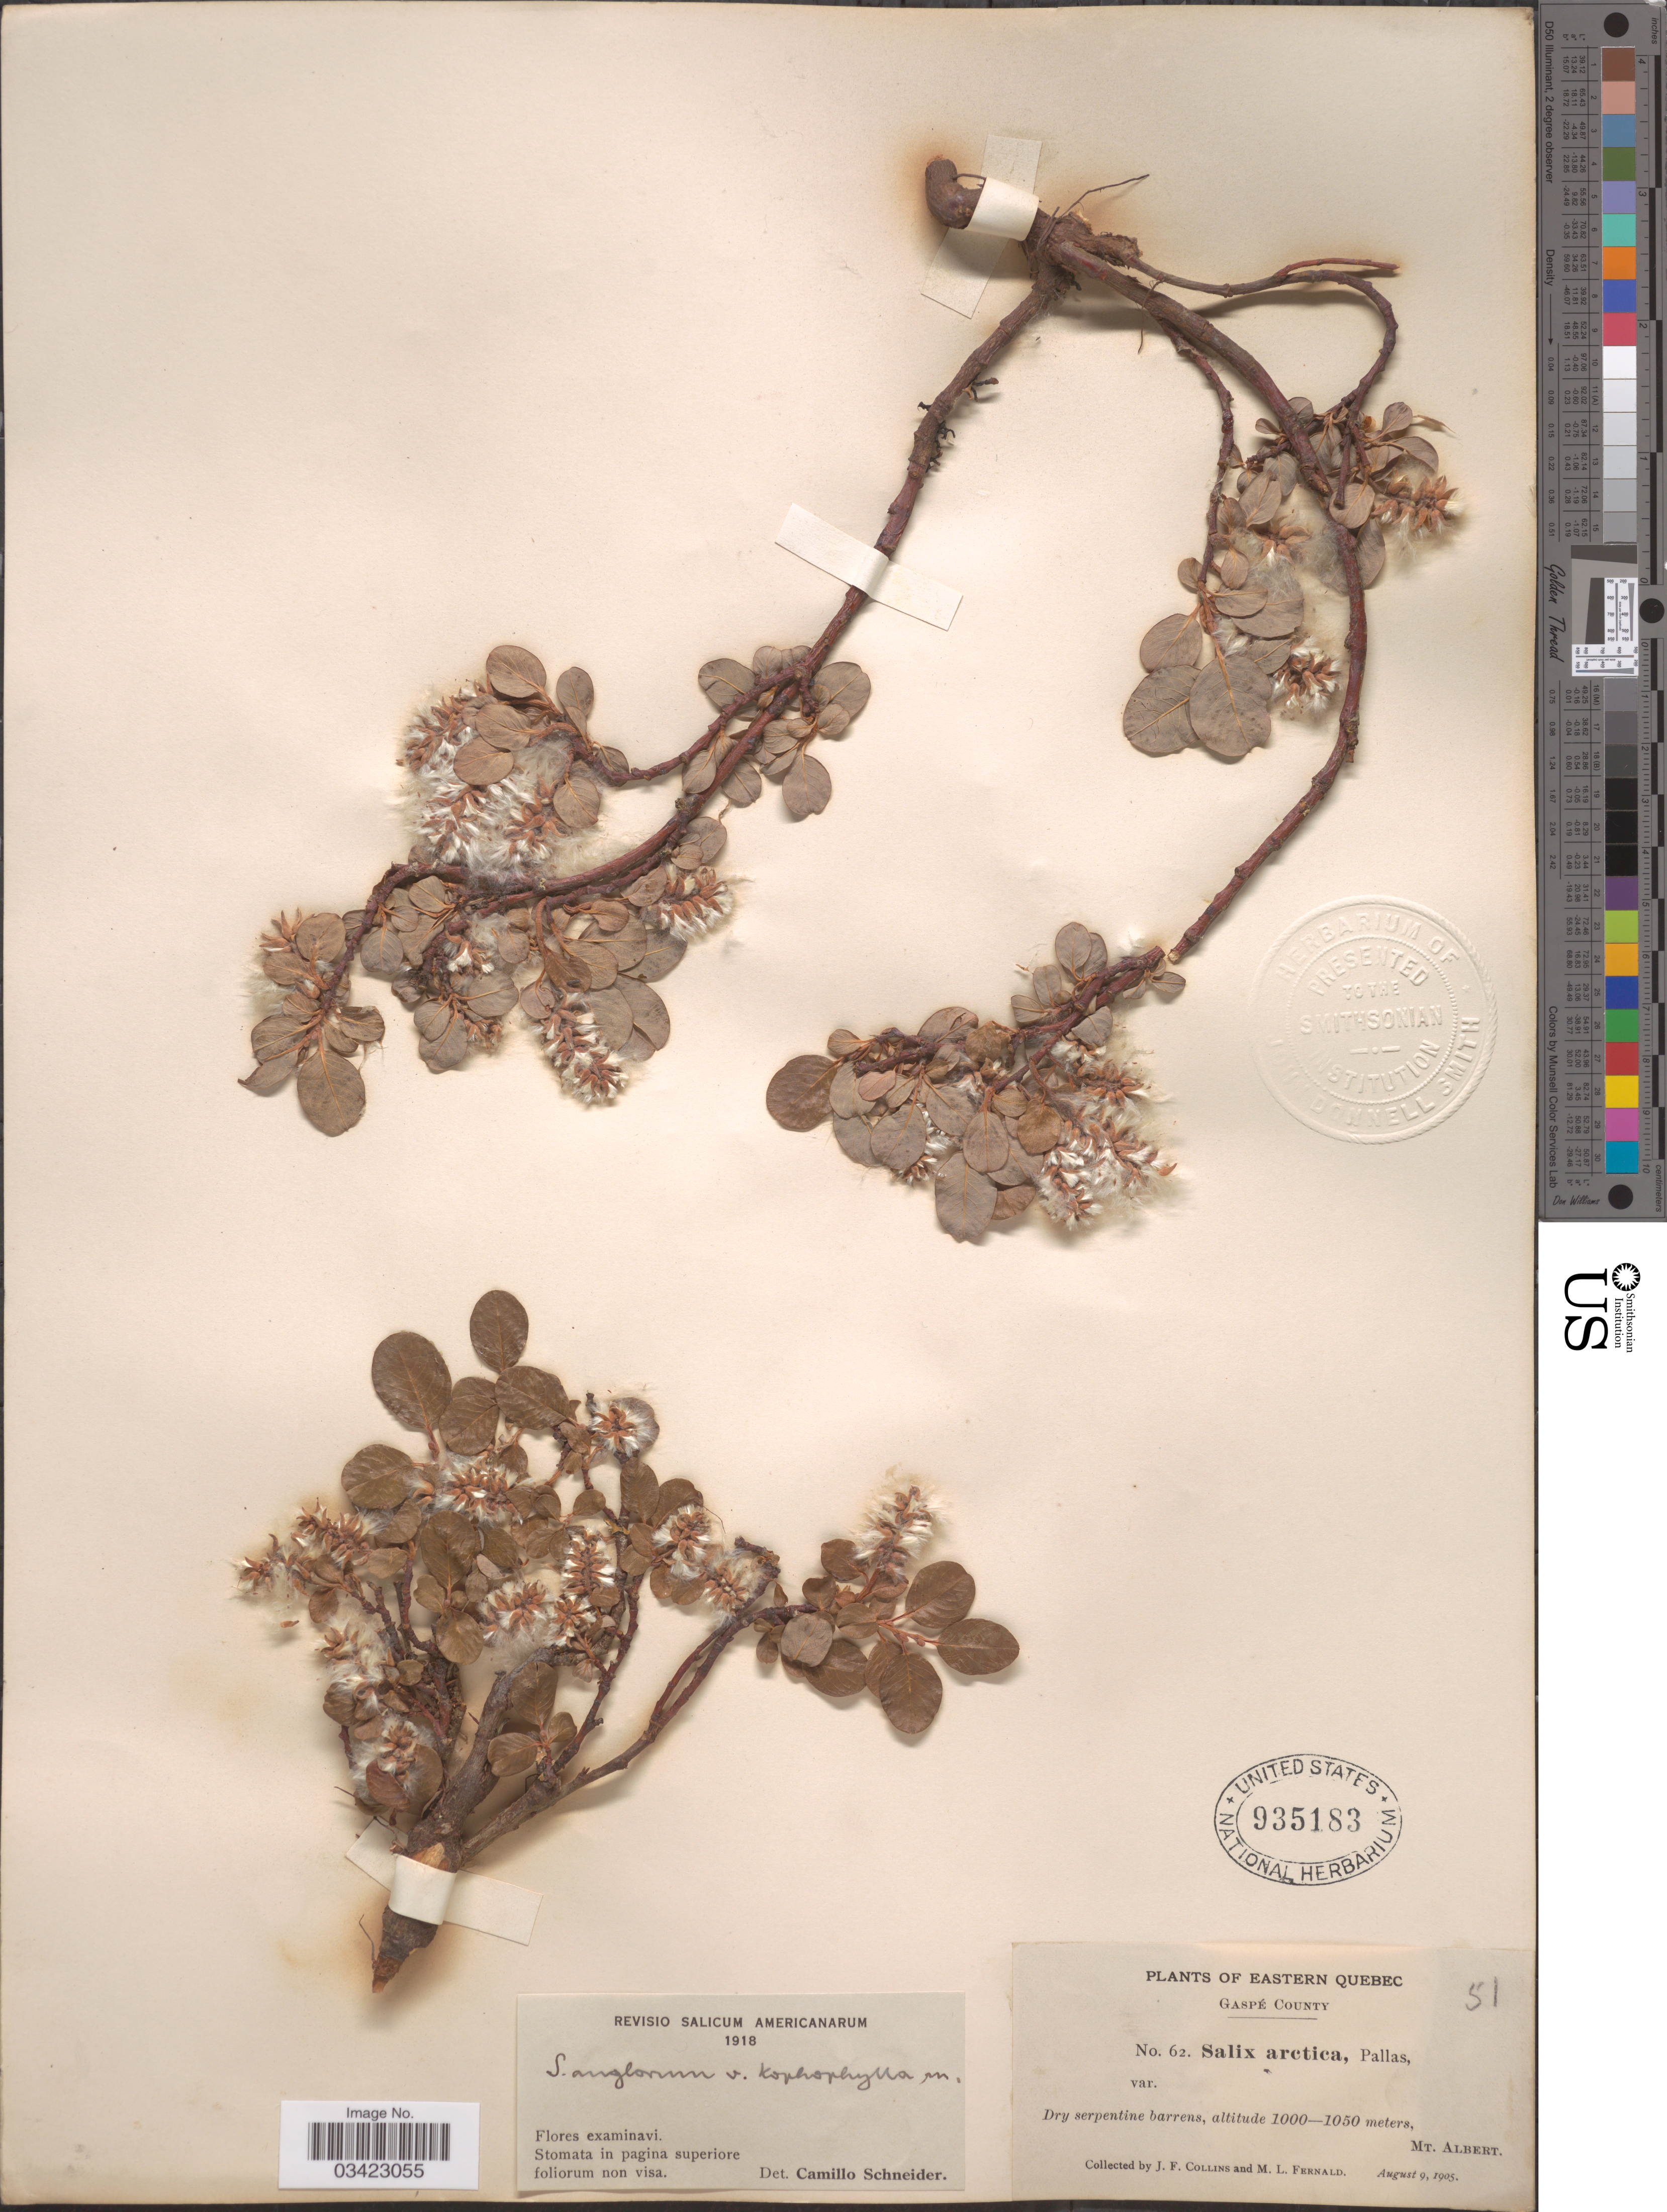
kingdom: Plantae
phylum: Tracheophyta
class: Magnoliopsida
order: Malpighiales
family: Salicaceae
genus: Salix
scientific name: Salix anglorum var. kophophylla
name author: C.K. Schneid.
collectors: J. Collins & M. L. Fernald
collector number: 62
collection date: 1905-08-09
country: Canada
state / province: Quebec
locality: Eastern Quebec. Gaspé County. Mt. Albert.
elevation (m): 1000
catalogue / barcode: US 935183